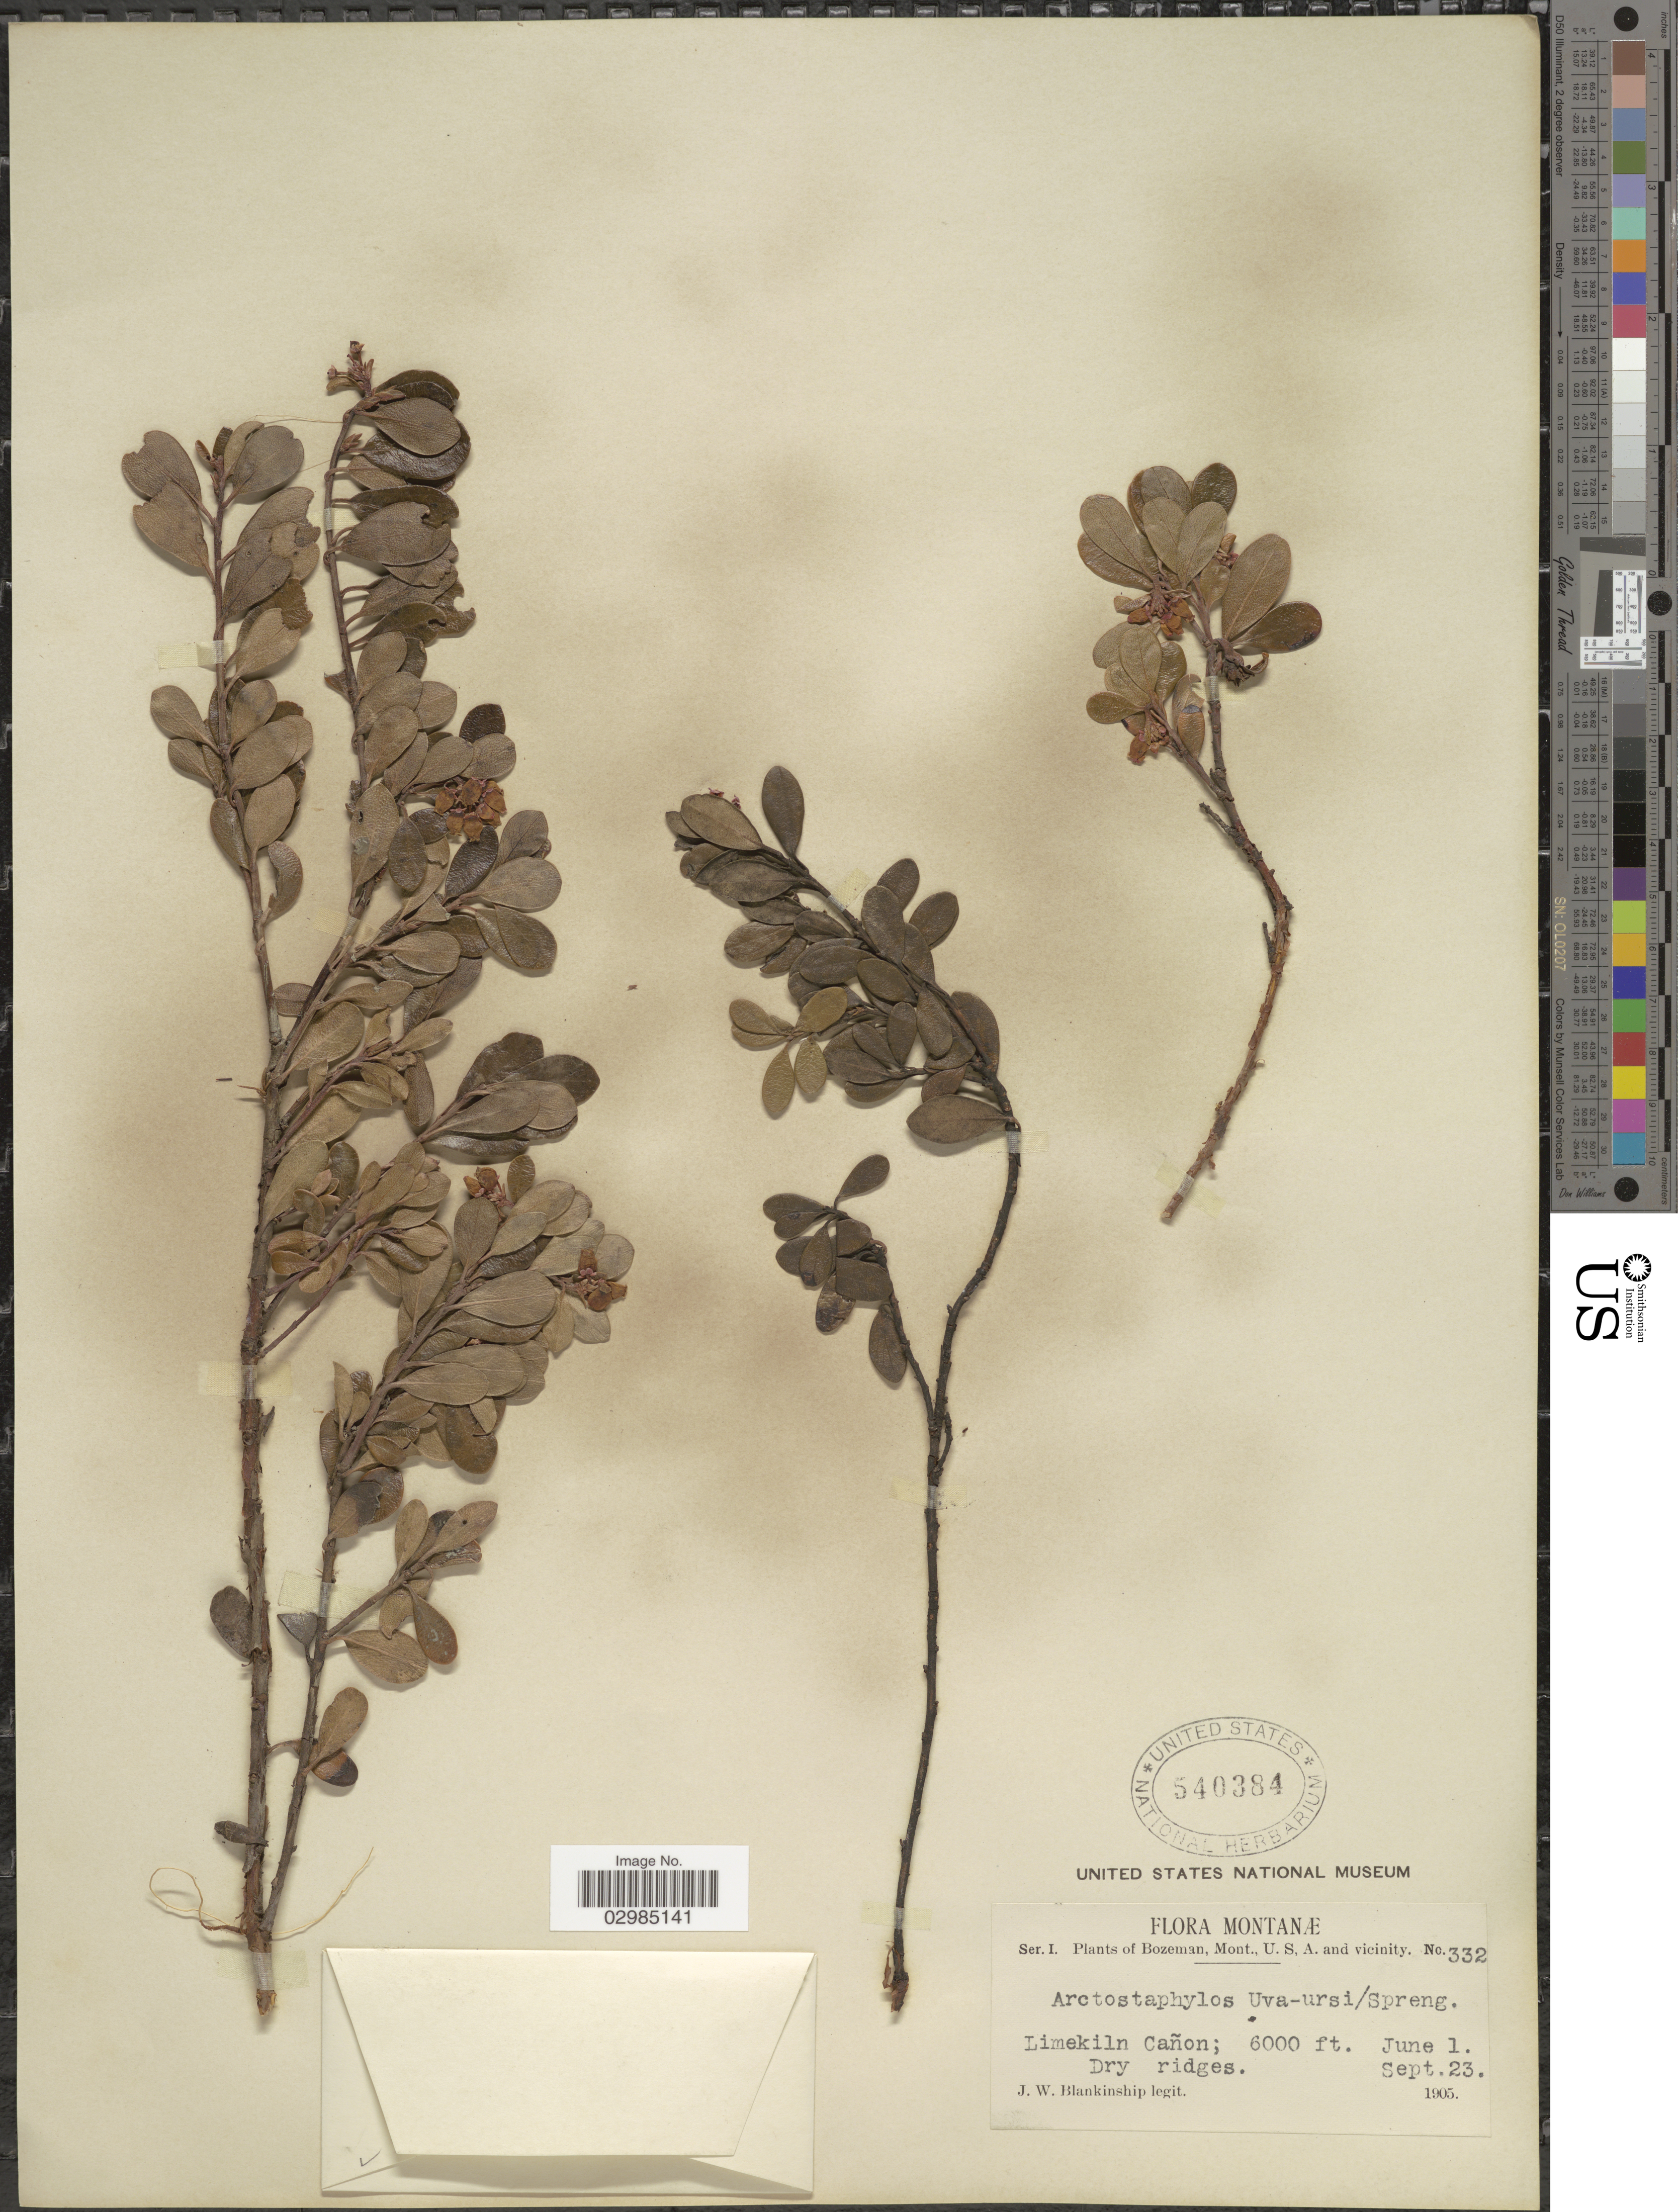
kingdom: Plantae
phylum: Tracheophyta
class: Magnoliopsida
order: Ericales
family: Ericaceae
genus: Arctostaphylos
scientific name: Arctostaphylos uva-ursi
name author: (L.) Spreng.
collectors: J. W. Blankinship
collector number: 332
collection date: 1905-09-23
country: United States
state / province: Montana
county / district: Gallatin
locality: Bozeman, and vicinity. Limekiln Cañon.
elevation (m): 1829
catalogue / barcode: US 540384